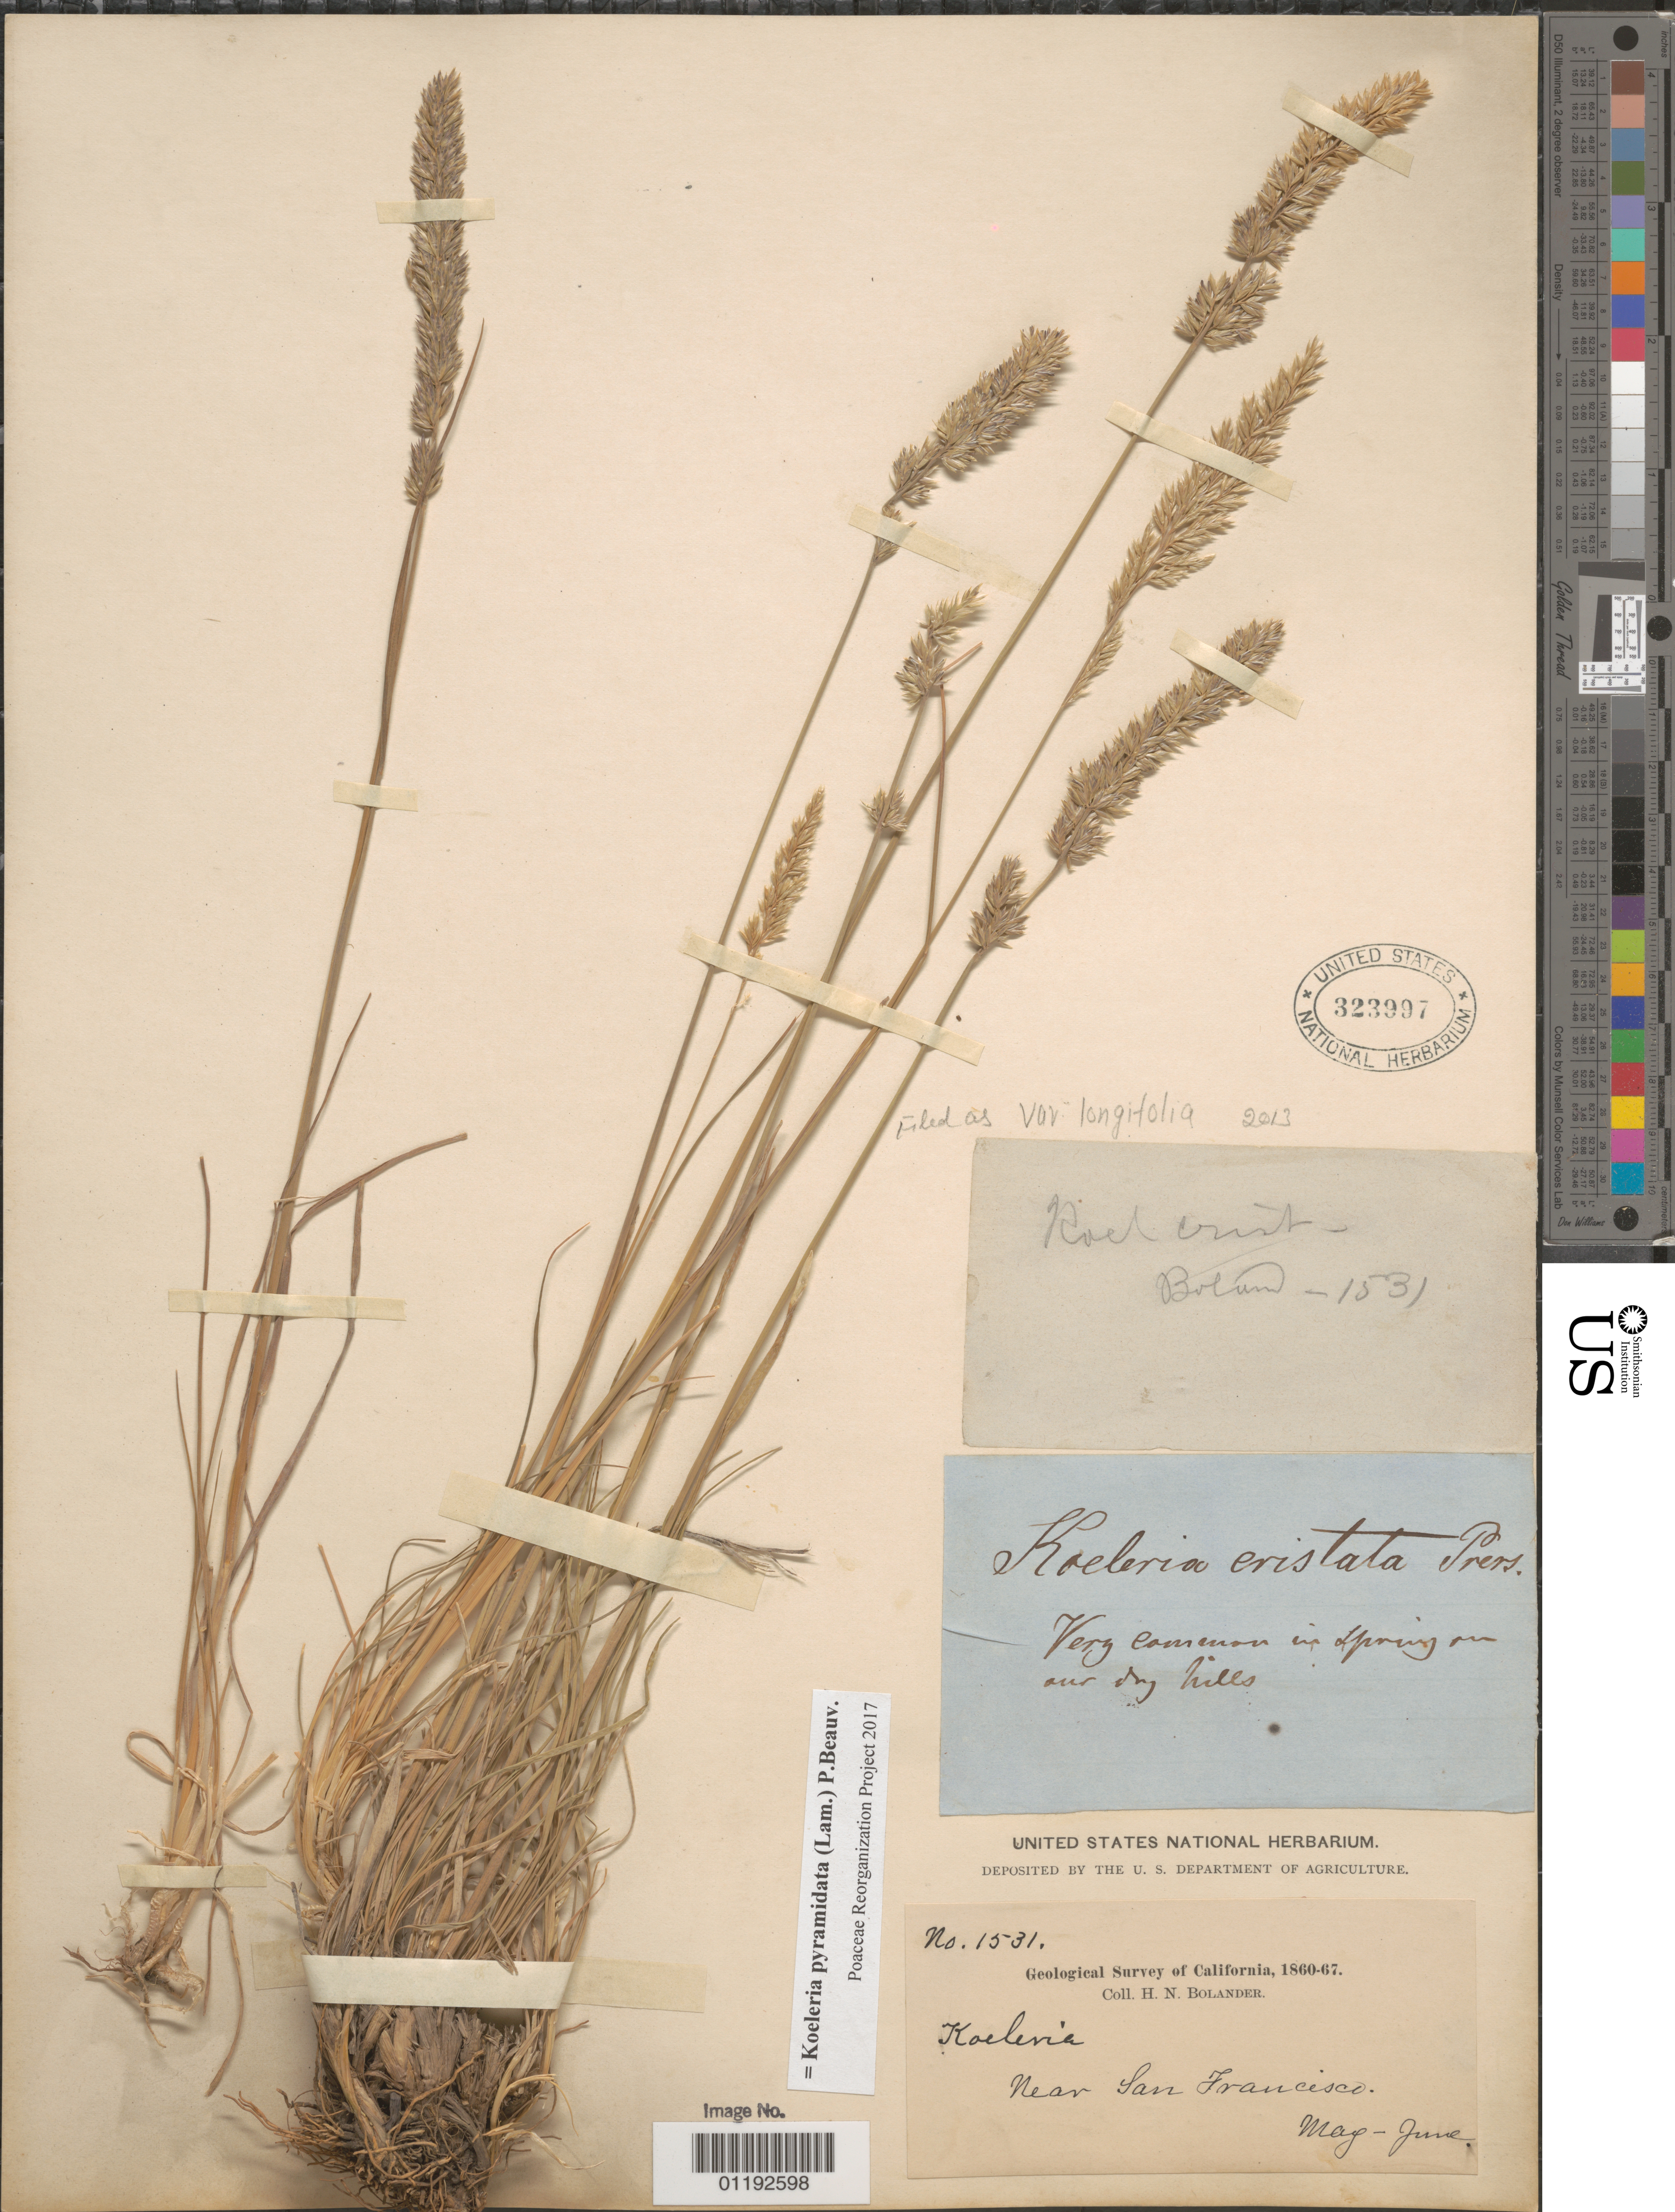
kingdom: Plantae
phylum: Tracheophyta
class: Liliopsida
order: Poales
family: Poaceae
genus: Koeleria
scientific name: Koeleria pyramidata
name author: (Lam.) P. Beauv.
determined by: Poaceae Reorganization Project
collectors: H. Bolander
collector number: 1531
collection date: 1860-05/1867-06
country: United States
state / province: California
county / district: San Francisco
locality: Near San Francisco.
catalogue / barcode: US 323997